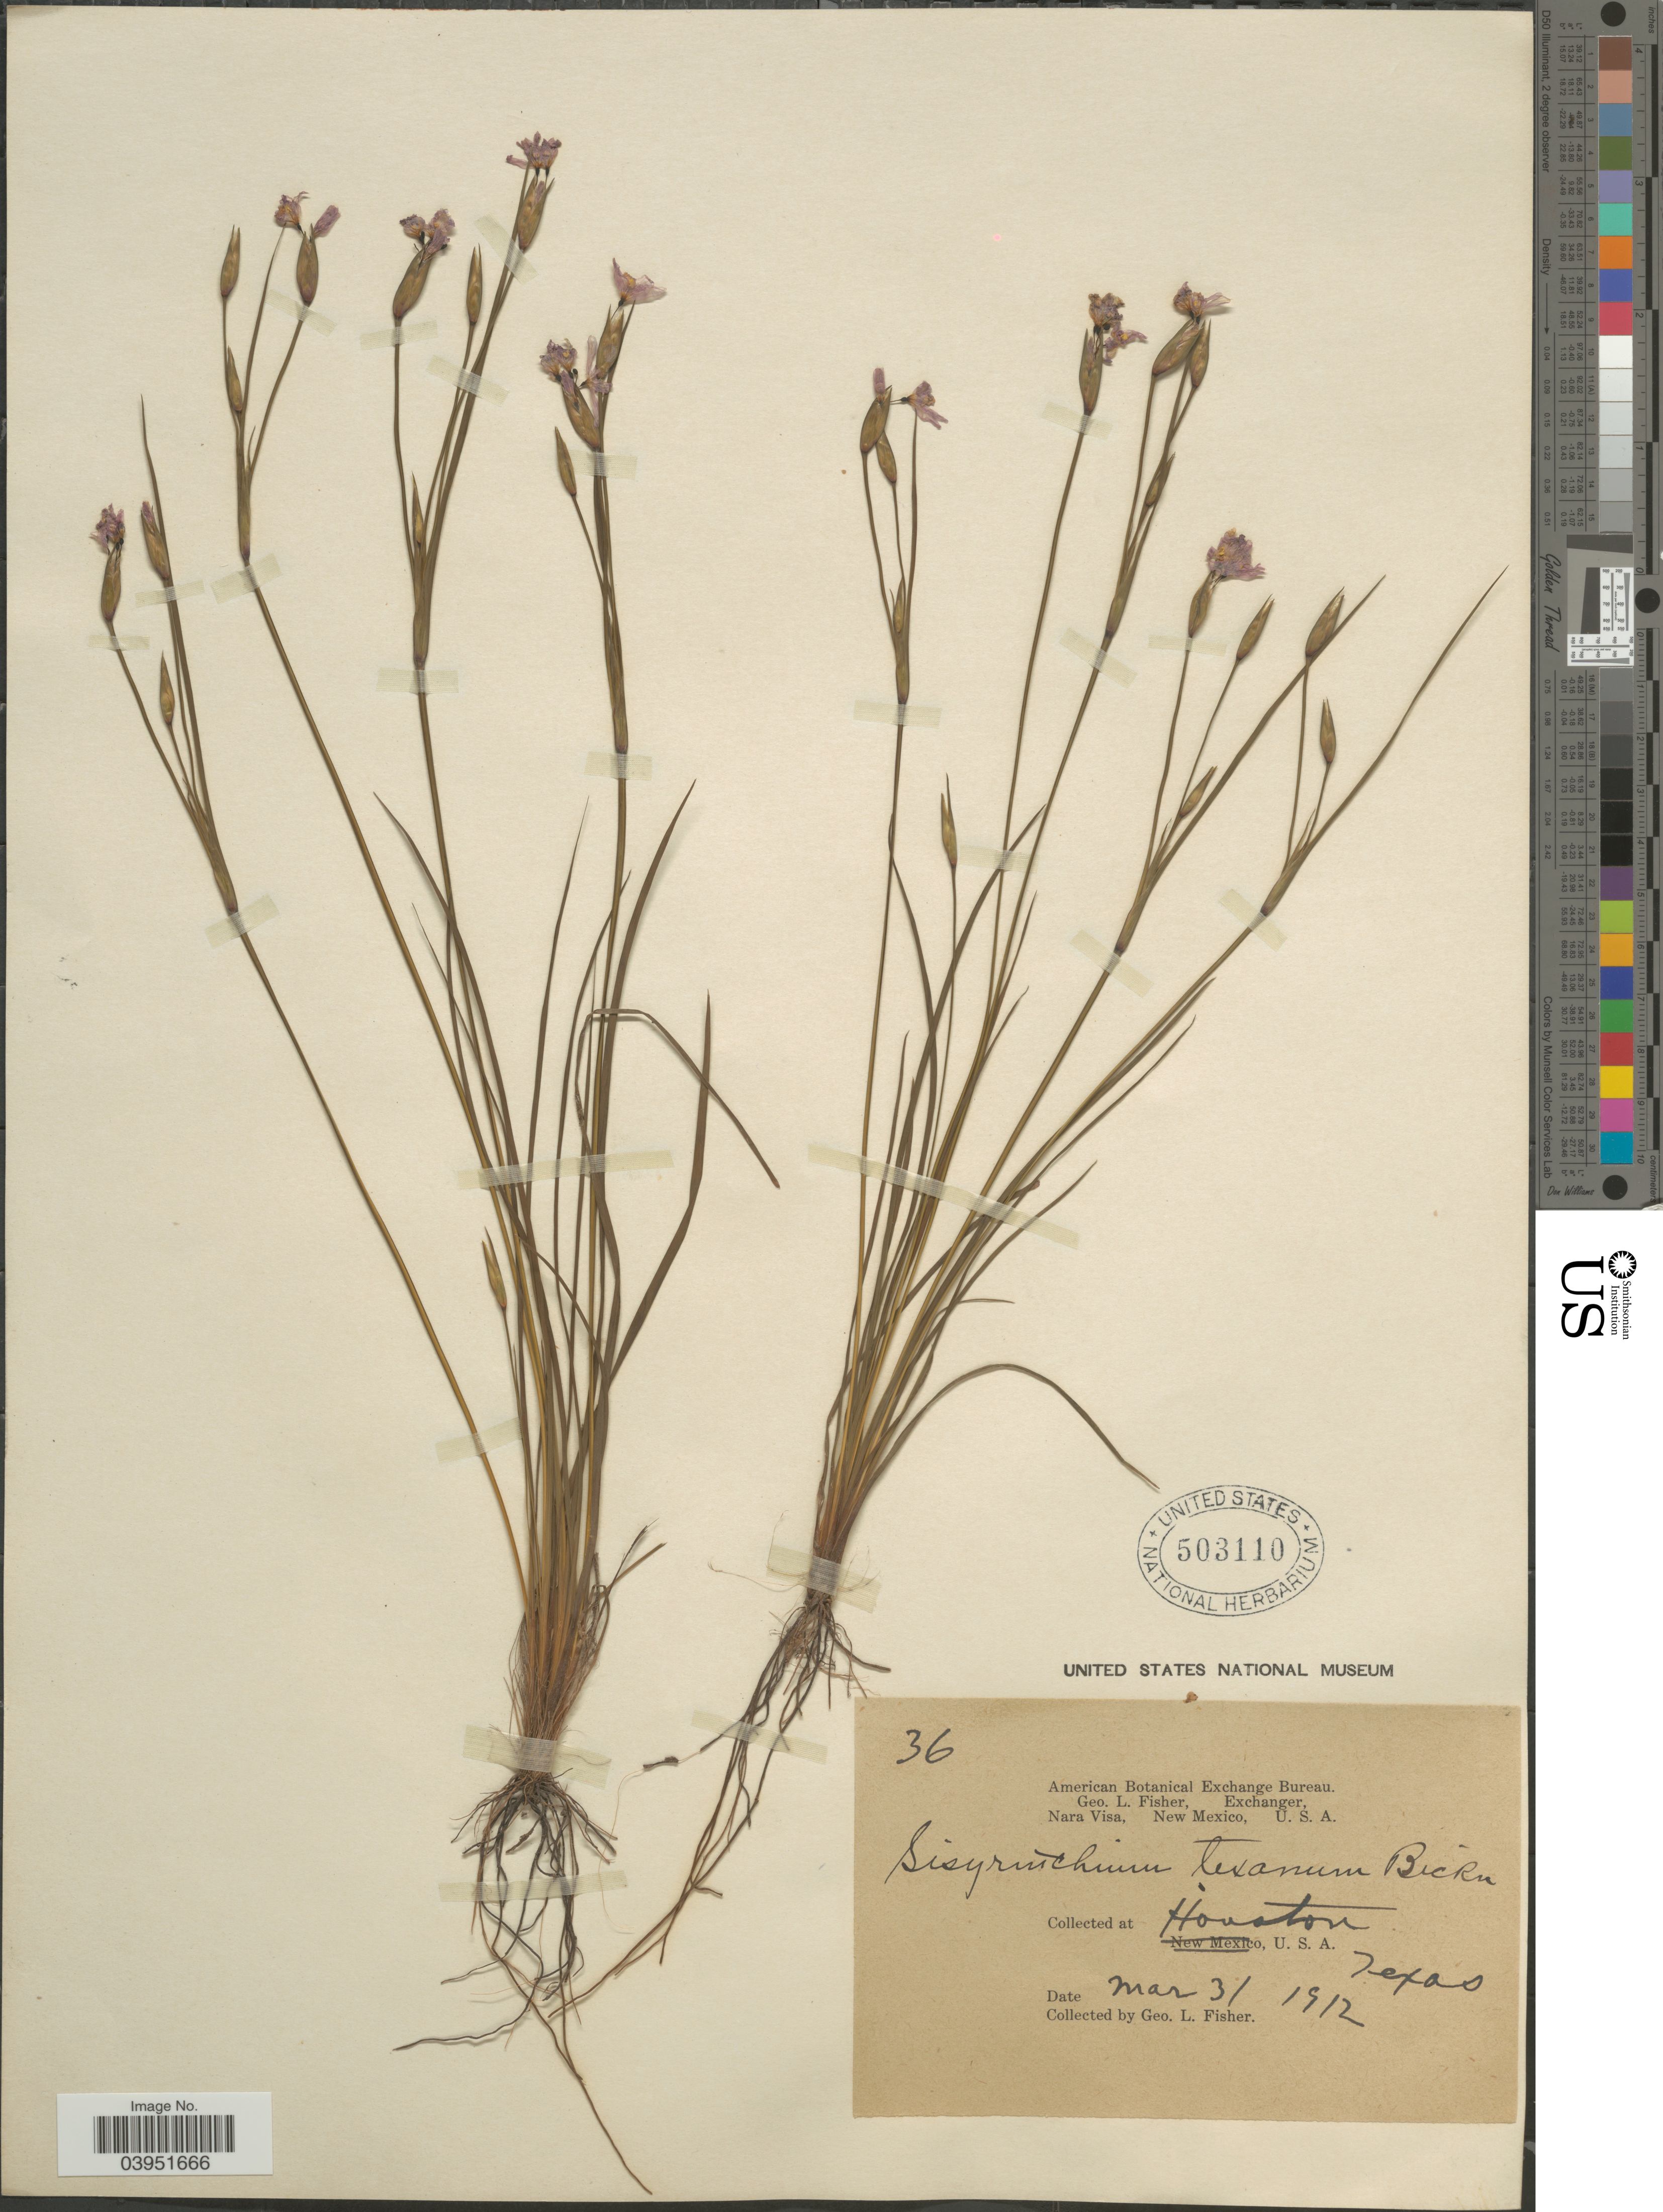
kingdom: Plantae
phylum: Tracheophyta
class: Liliopsida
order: Asparagales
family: Iridaceae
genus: Sisyrinchium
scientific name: Sisyrinchium texanum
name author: E.P. Bicknell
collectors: G. L. Fisher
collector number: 36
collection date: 1912-03-31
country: United States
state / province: Texas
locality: Houston.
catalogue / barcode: US 503110